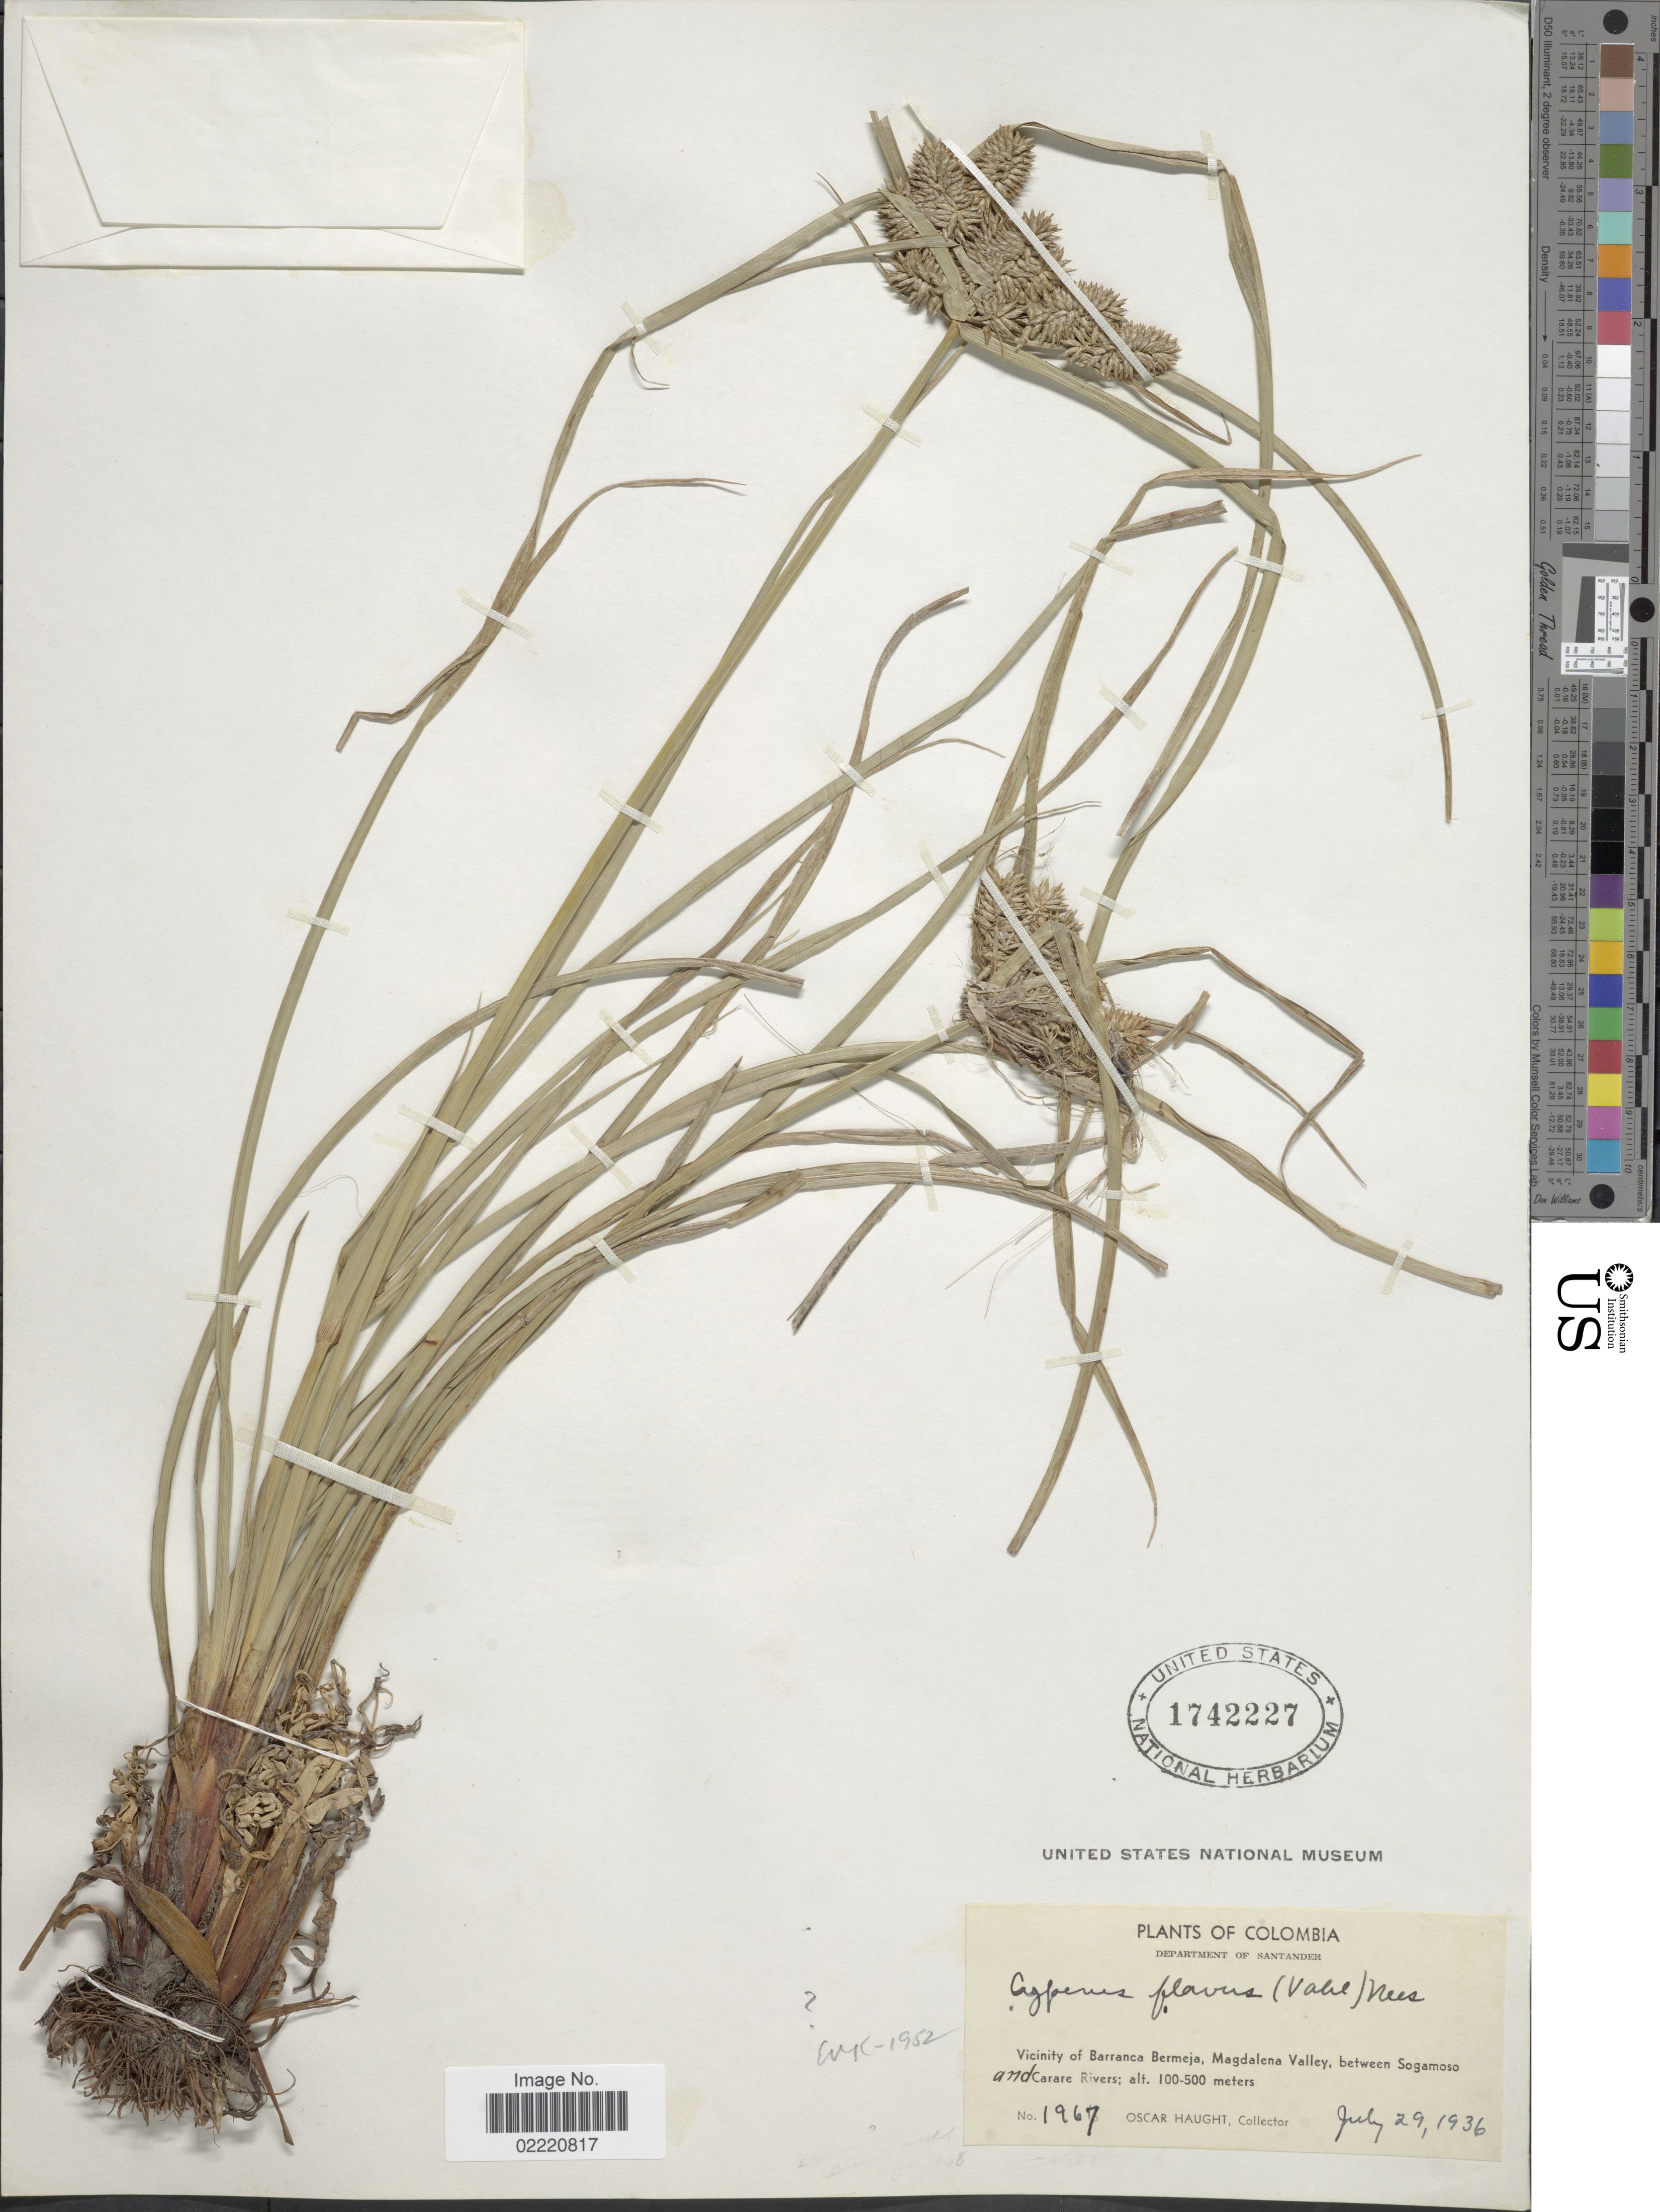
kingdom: Plantae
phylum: Tracheophyta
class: Liliopsida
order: Poales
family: Cyperaceae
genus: Cyperus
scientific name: Cyperus aggregatus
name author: (Willd.) Endl.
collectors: O. L. Haught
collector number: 1967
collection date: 1936-07-29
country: Colombia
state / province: Santander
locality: Vicinity of Barranca Bermeja, Magdalena Valley, between Sogamoso and Carare Rivers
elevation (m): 100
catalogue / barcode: US 1742227